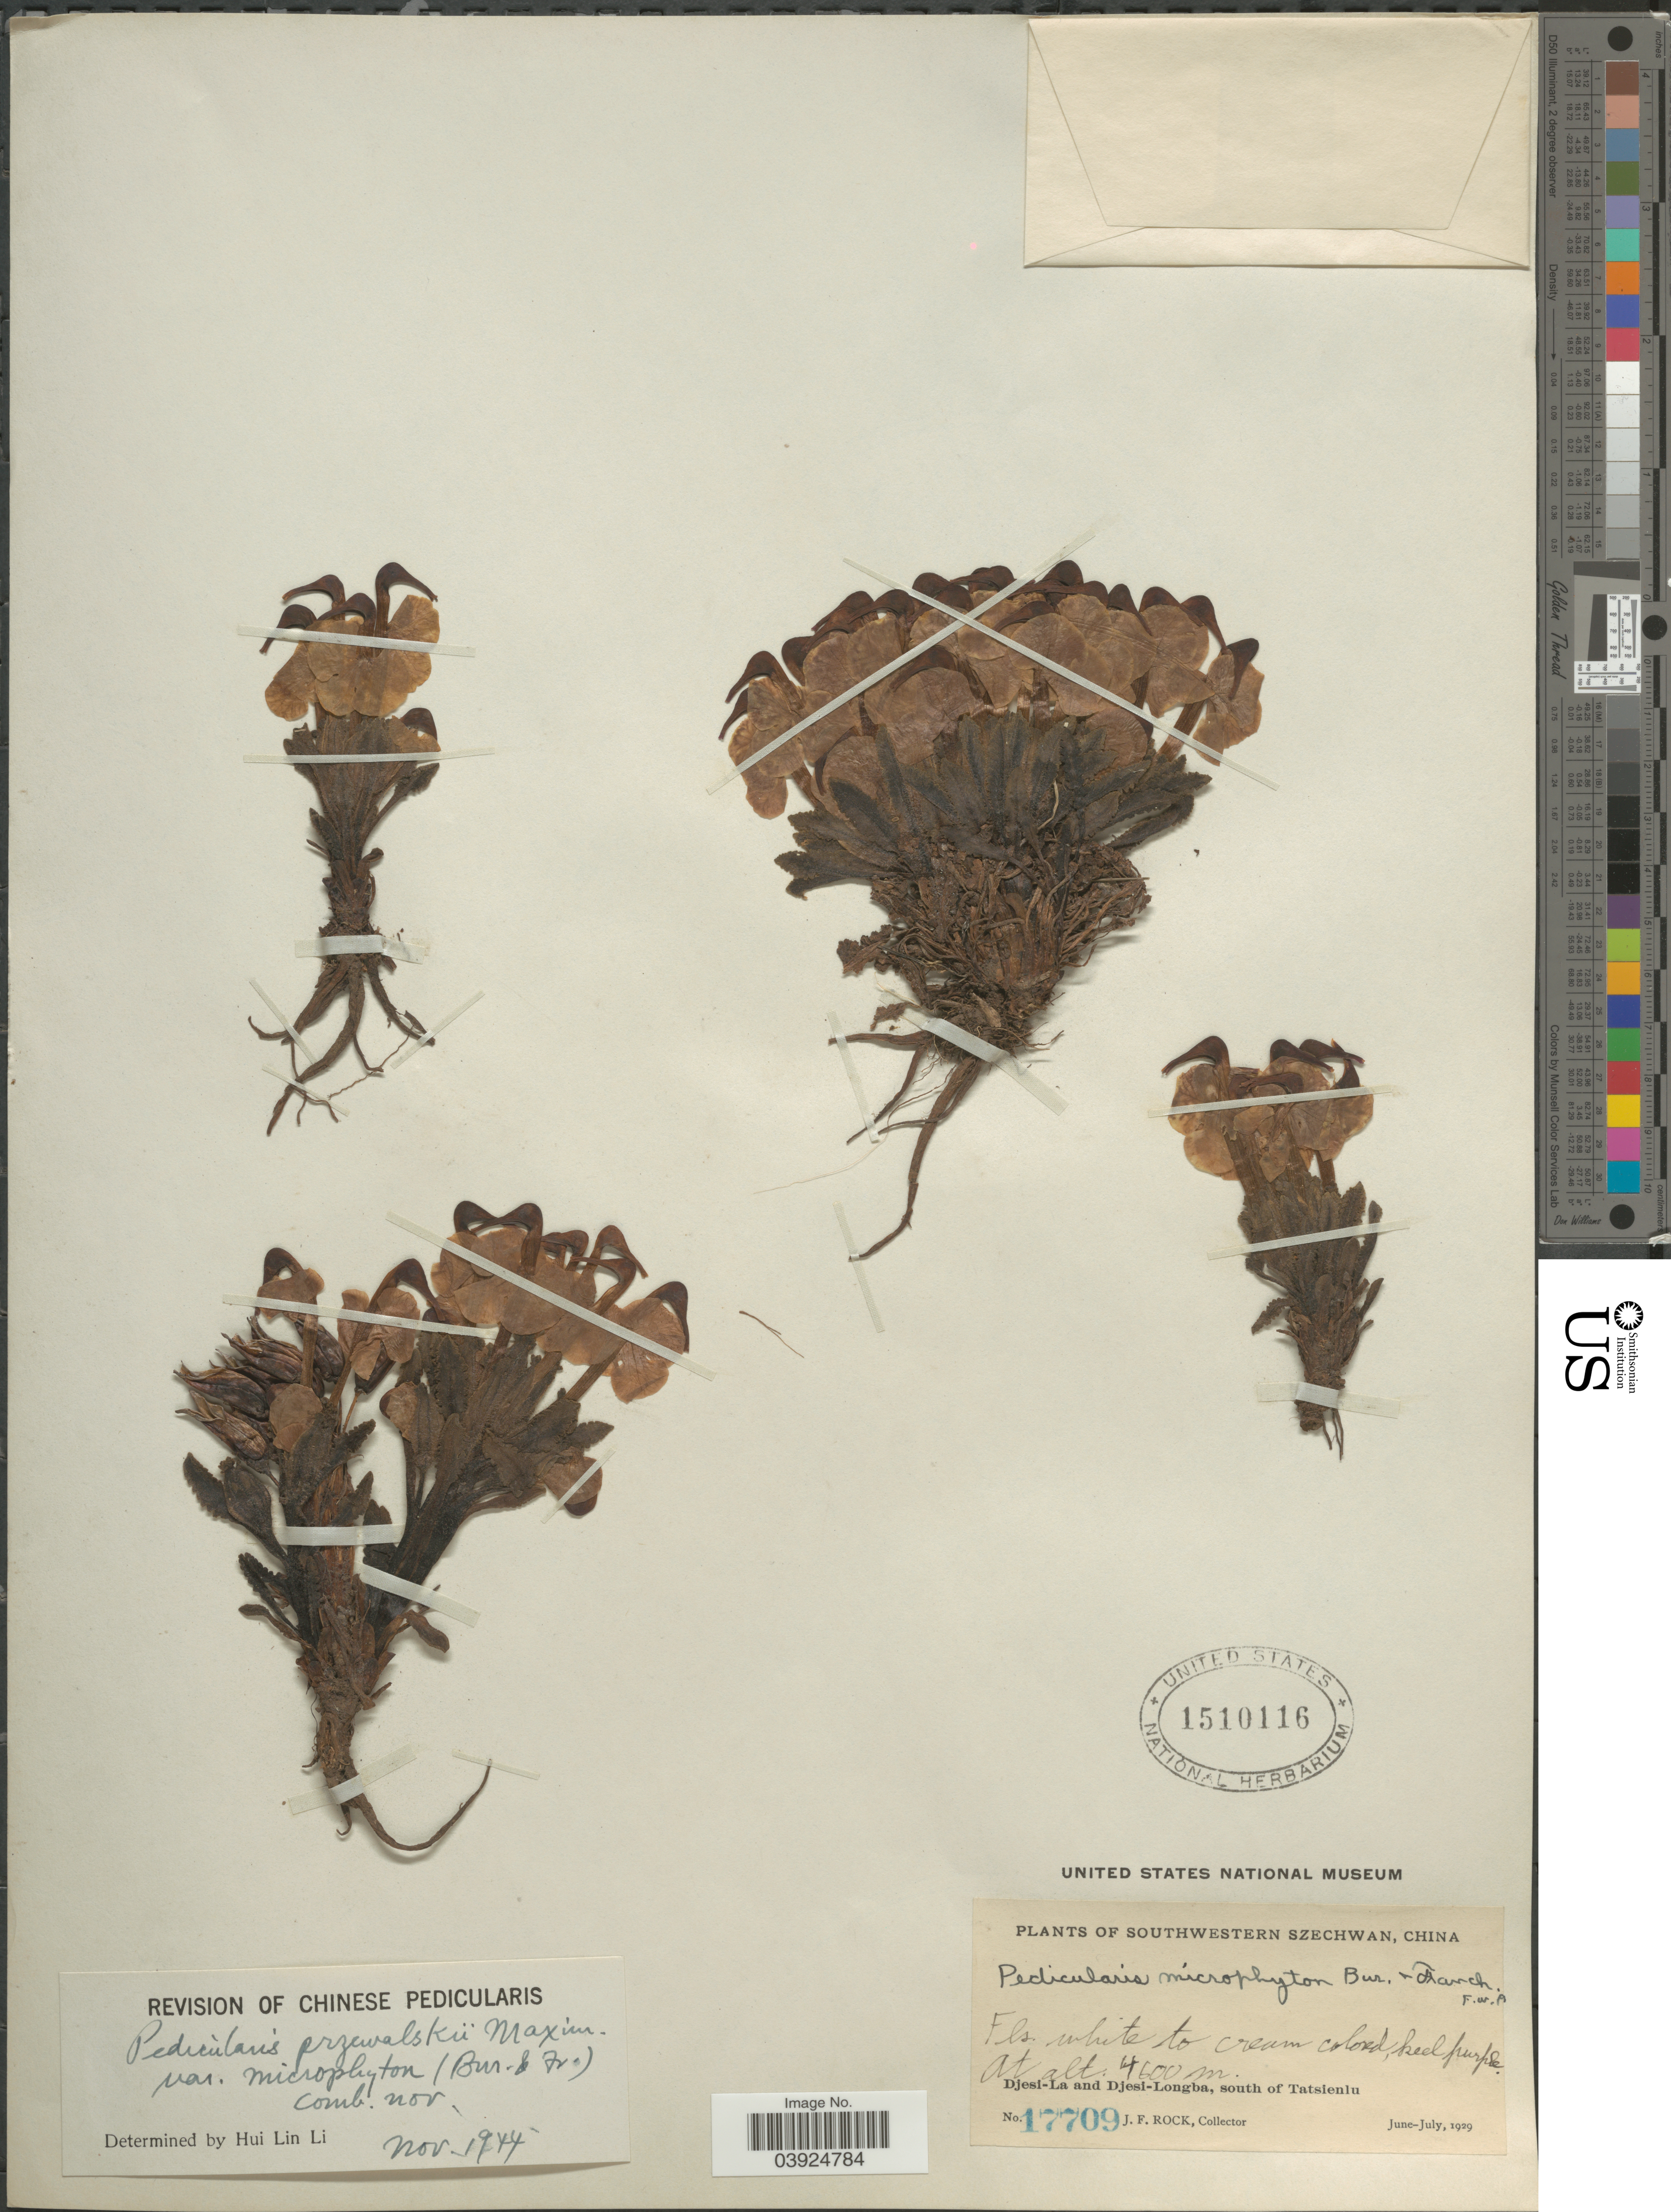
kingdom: Plantae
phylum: Tracheophyta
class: Magnoliopsida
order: Lamiales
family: Orobanchaceae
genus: Pedicularis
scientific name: Pedicularis przewalskii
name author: Maxim.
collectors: J. Rock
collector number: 17709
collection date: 1929-06/1929-07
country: China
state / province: Sichuan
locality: Southwestern Szechuan. Djesi-La and Djesi-Longba, south of Tatsienlu.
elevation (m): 4600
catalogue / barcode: US 1510116